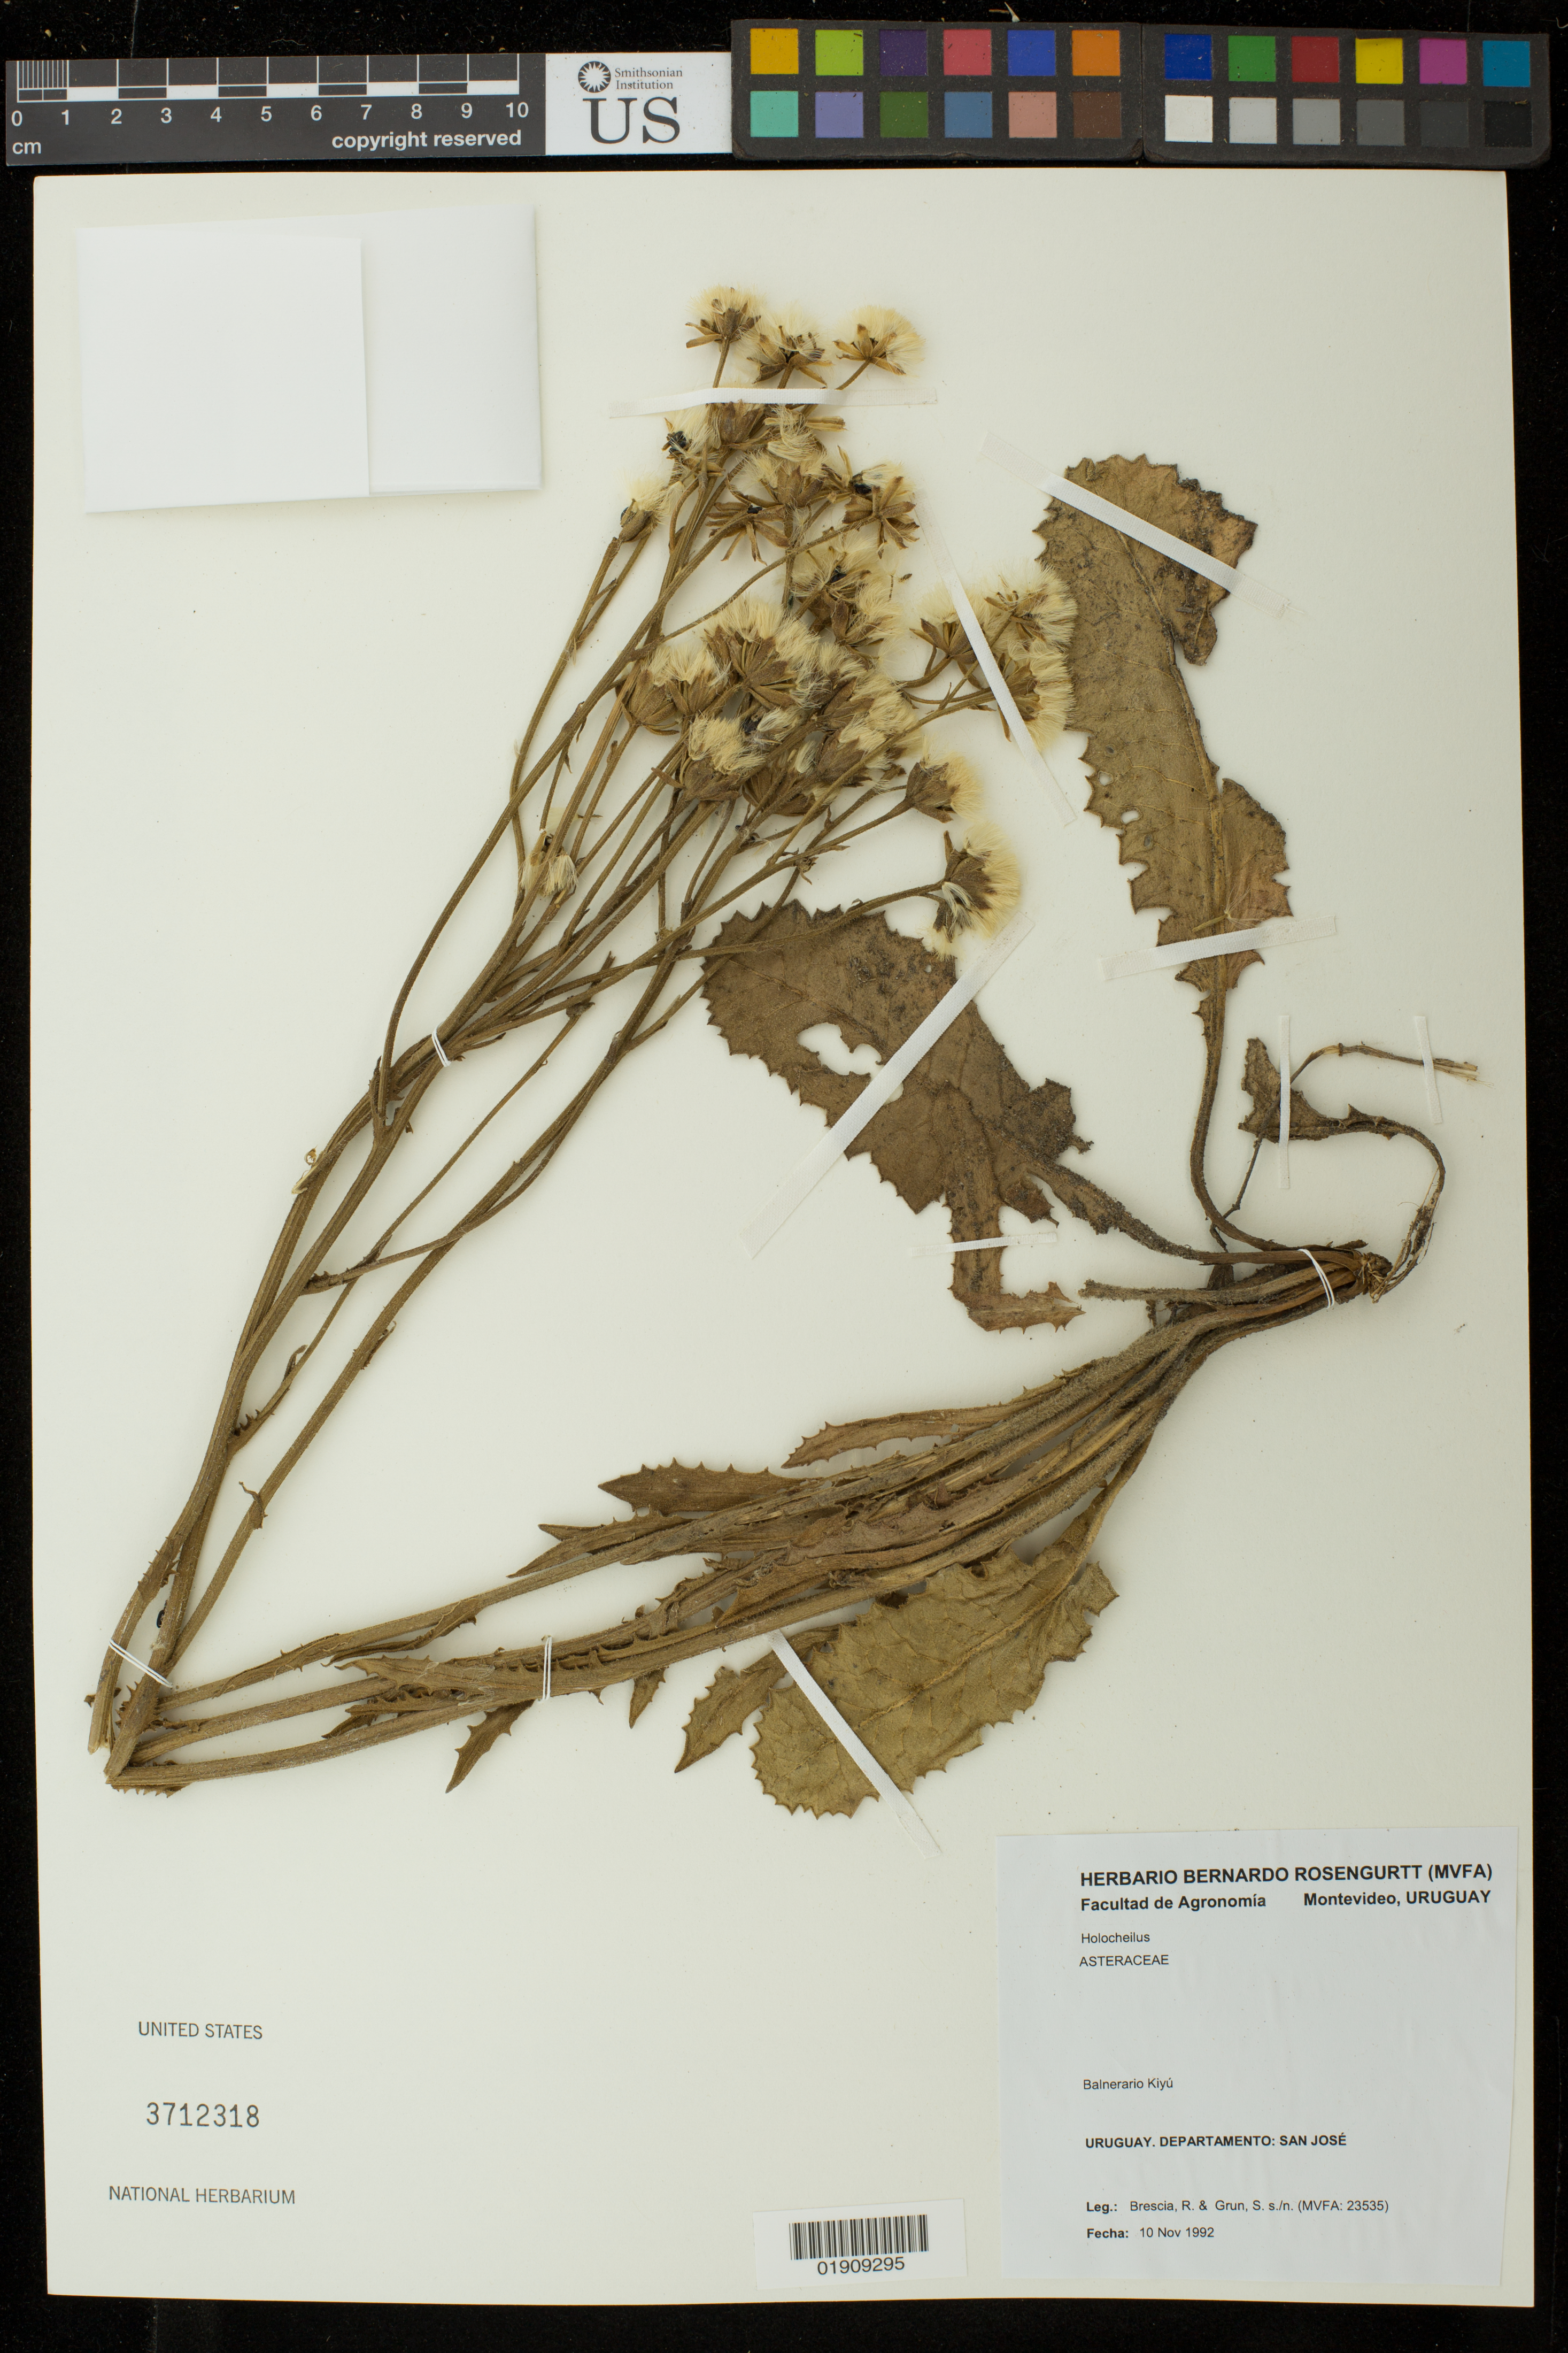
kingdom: Plantae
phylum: Tracheophyta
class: Magnoliopsida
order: Asterales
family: Asteraceae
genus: Holocheilus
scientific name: Holocheilus sp.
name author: (L.)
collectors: R. Brescia & S. Grun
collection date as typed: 10 November 1992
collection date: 1992-11-10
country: Uruguay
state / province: San José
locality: Balnerario Kiyu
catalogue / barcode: US 3712318